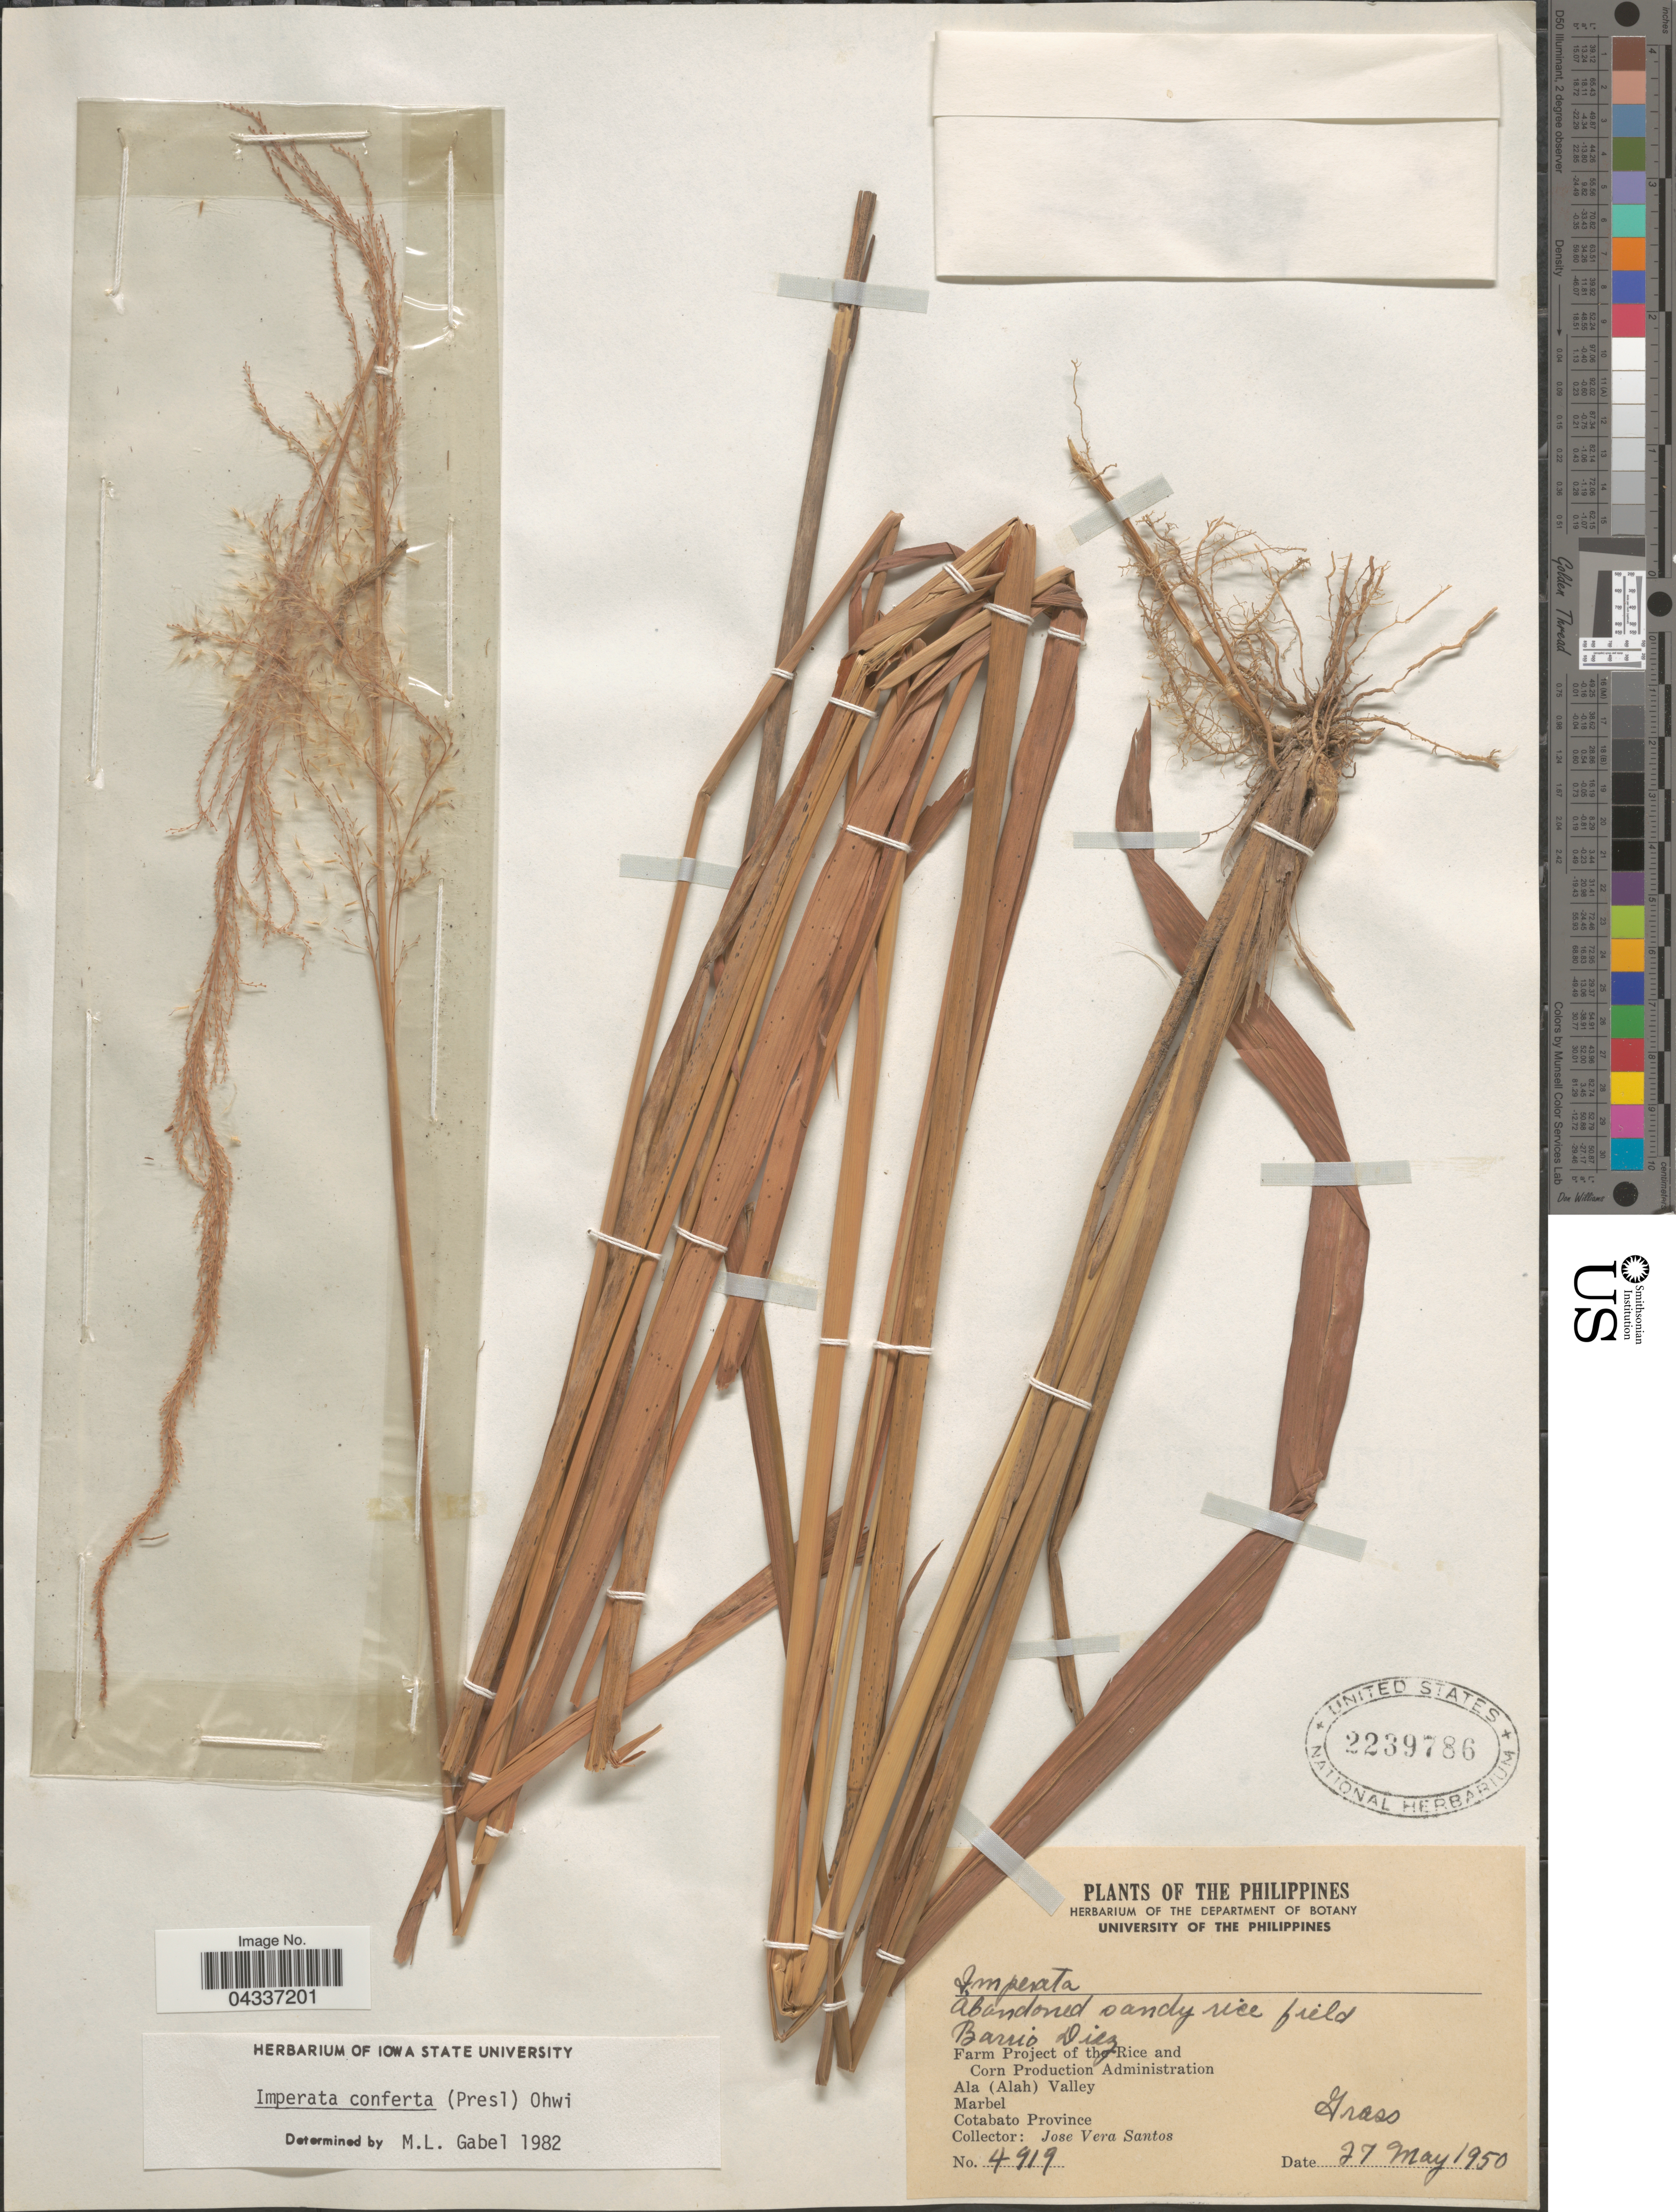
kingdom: Plantae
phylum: Tracheophyta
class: Liliopsida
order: Poales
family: Poaceae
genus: Imperata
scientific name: Imperata cylindrica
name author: (L.) P. Beauv.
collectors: J. V. Santos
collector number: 4919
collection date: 1950-05-27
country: Philippines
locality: Barrio Diaz. Farm Project of the Rice and Corn Production Administration. Ala (Alah) Valley. Marbel. Cotabato Province.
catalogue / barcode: US 2239786